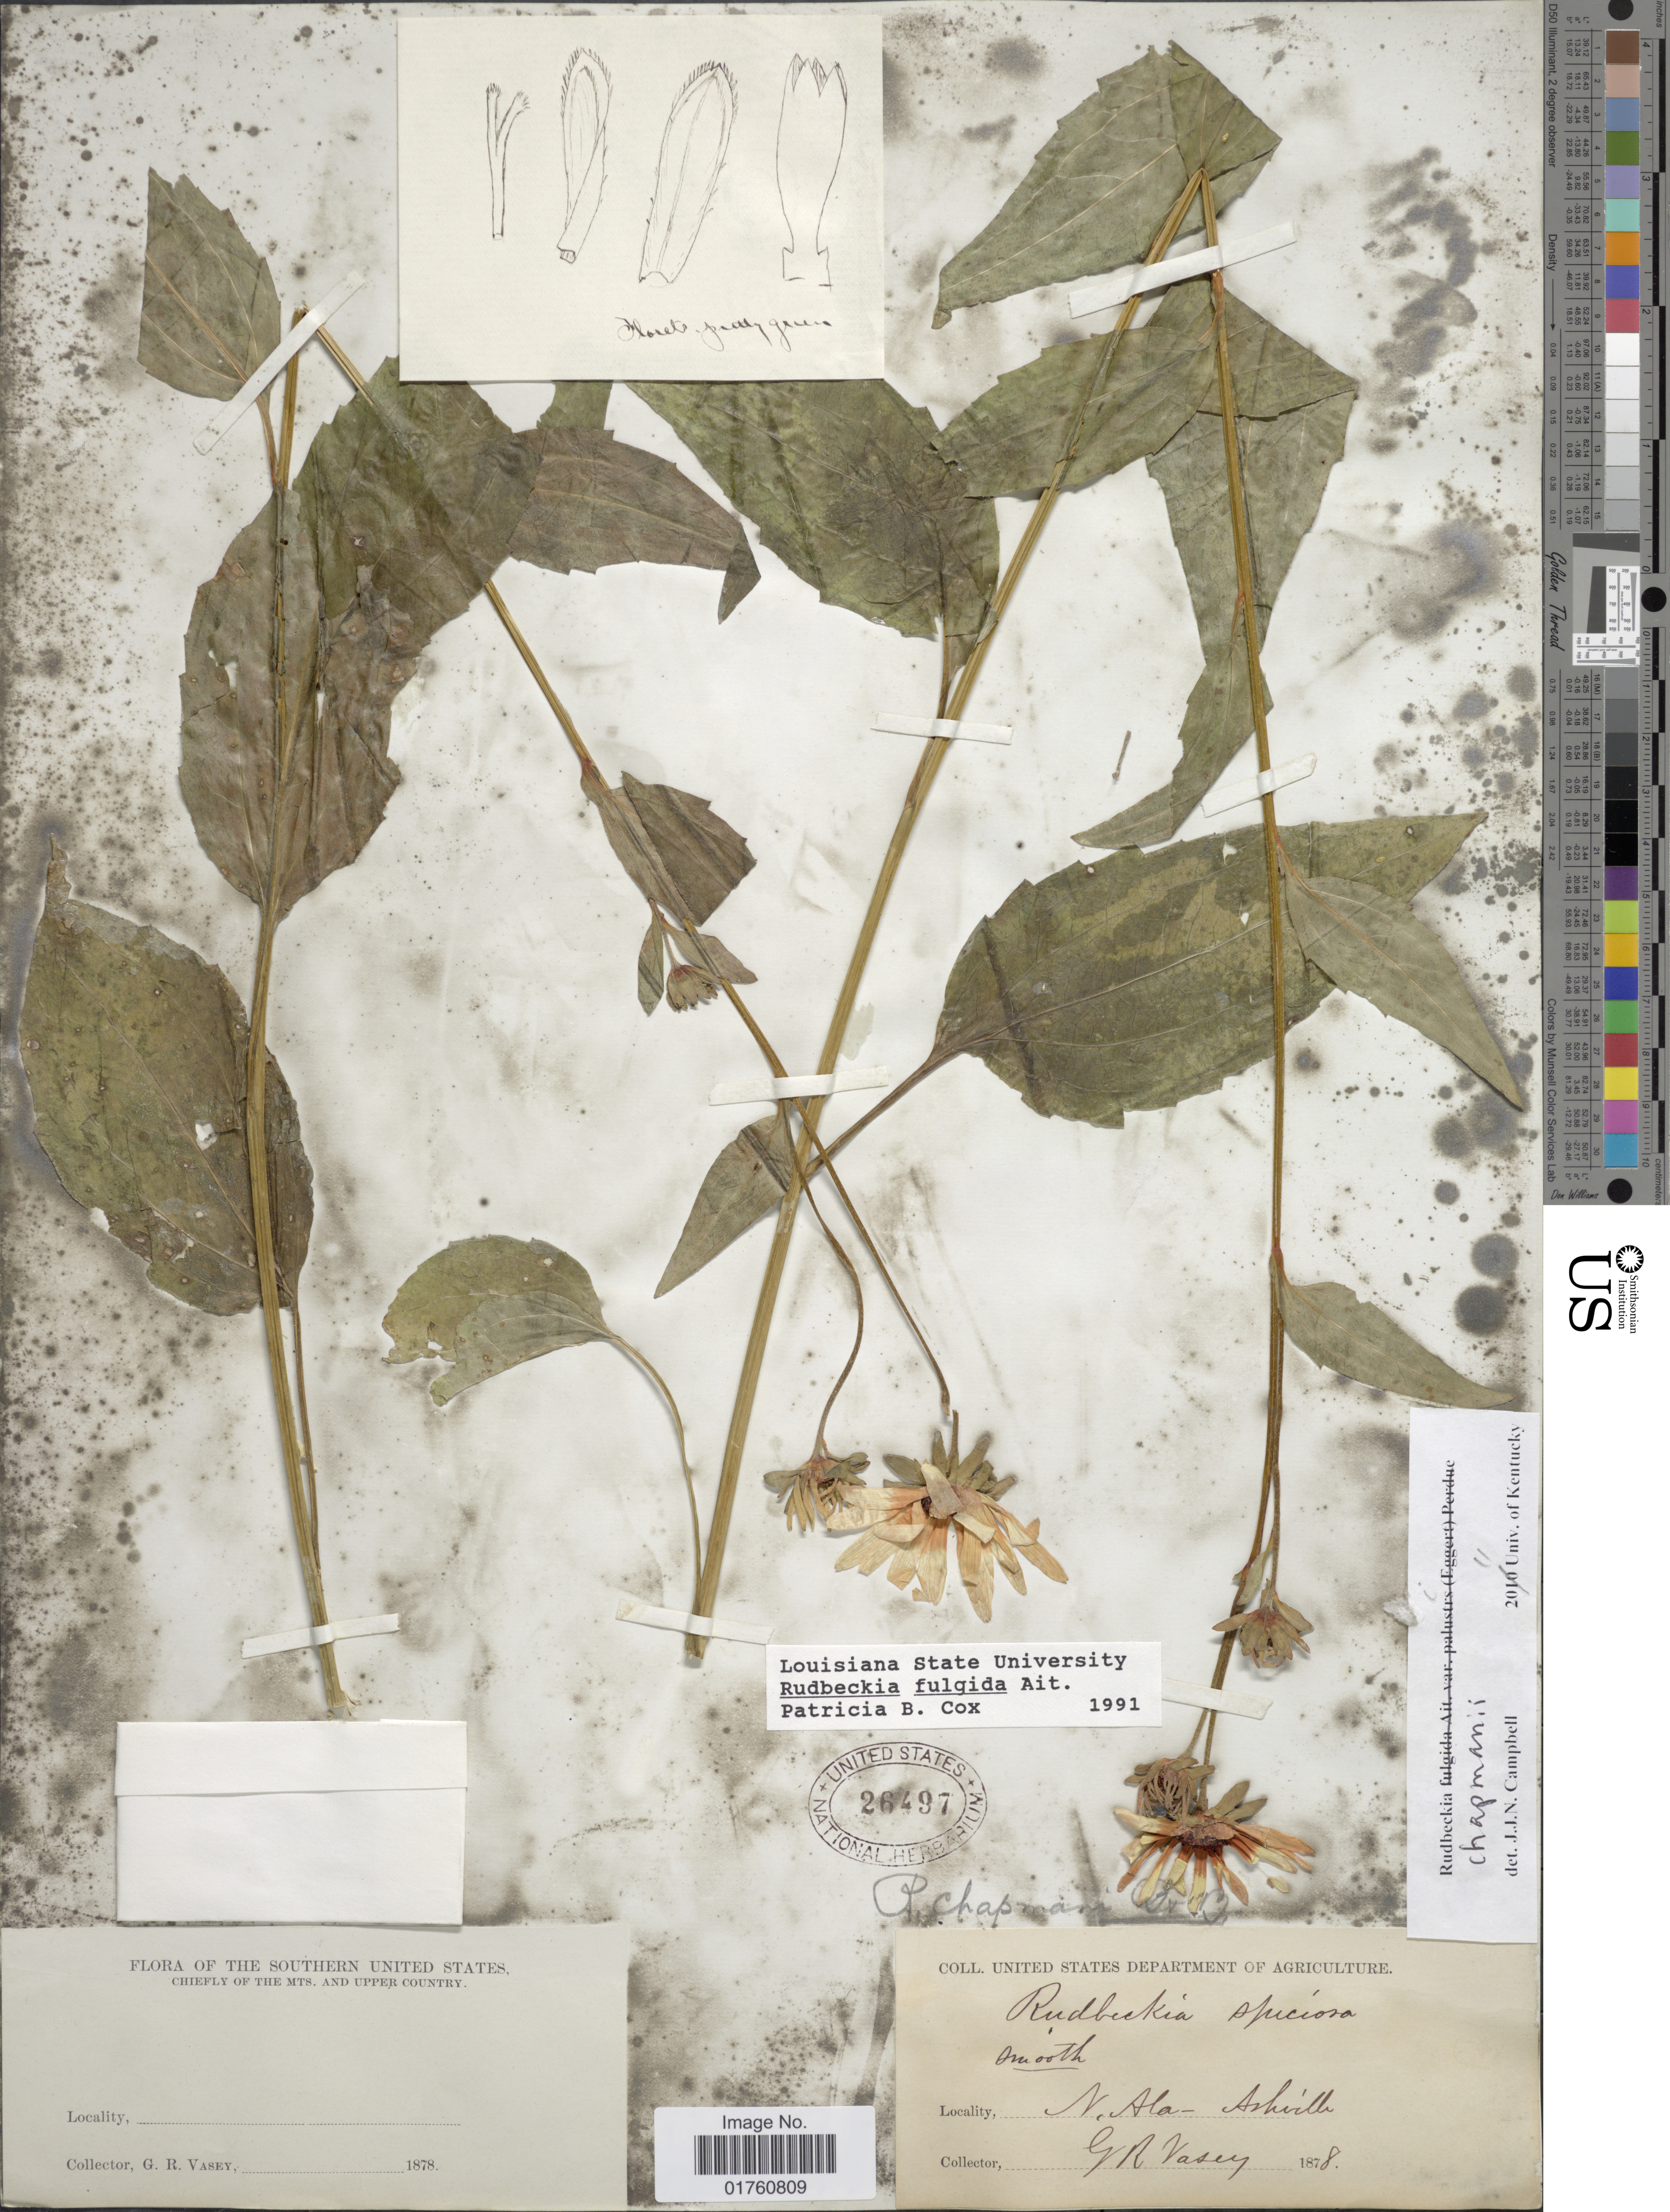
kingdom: Plantae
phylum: Tracheophyta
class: Magnoliopsida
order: Asterales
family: Asteraceae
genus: Rudbeckia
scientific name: Rudbeckia fulgida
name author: Aiton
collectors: G. R. Vasey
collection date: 1878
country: United States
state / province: Alabama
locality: N. Ala- Asheville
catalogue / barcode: US 26497